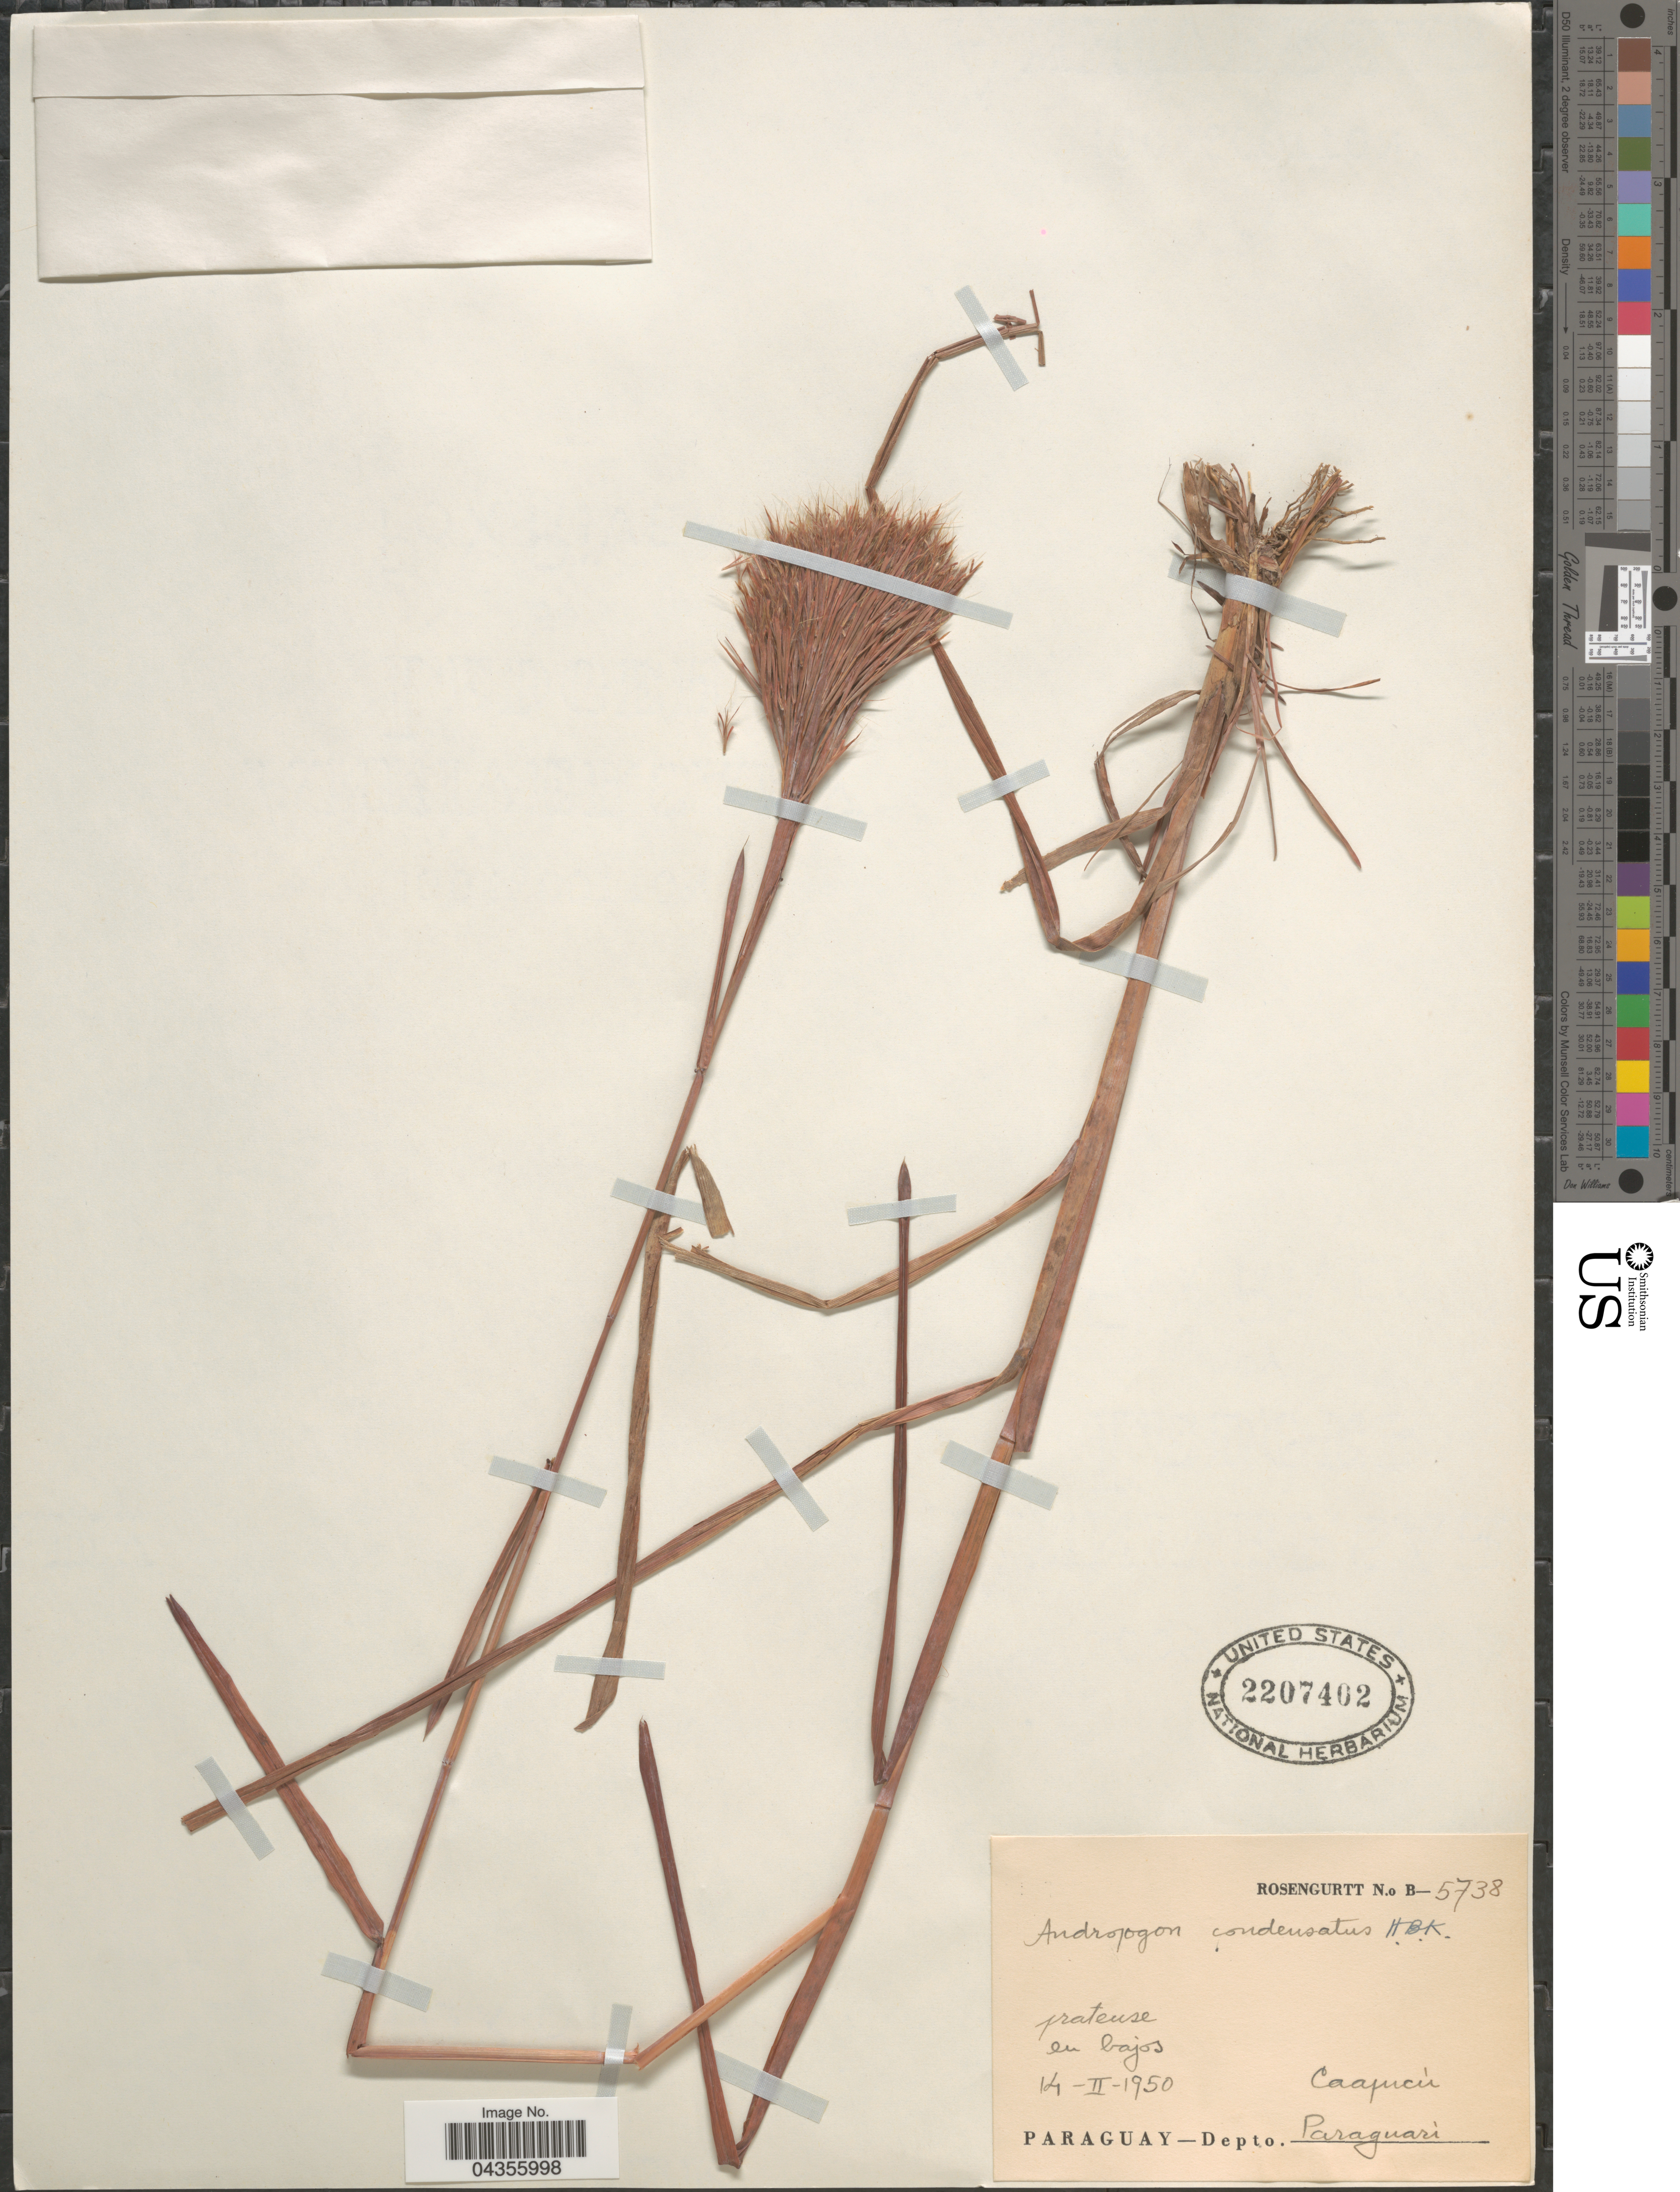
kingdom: Plantae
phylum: Tracheophyta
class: Liliopsida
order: Poales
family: Poaceae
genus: Schizachyrium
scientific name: Schizachyrium condensatum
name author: (Kunth) Nees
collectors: Rosengurtt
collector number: B-5738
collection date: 1950-02-14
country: Paraguay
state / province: Paraguari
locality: Caapucù. Depto. Paraguarì.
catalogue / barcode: US 2207402